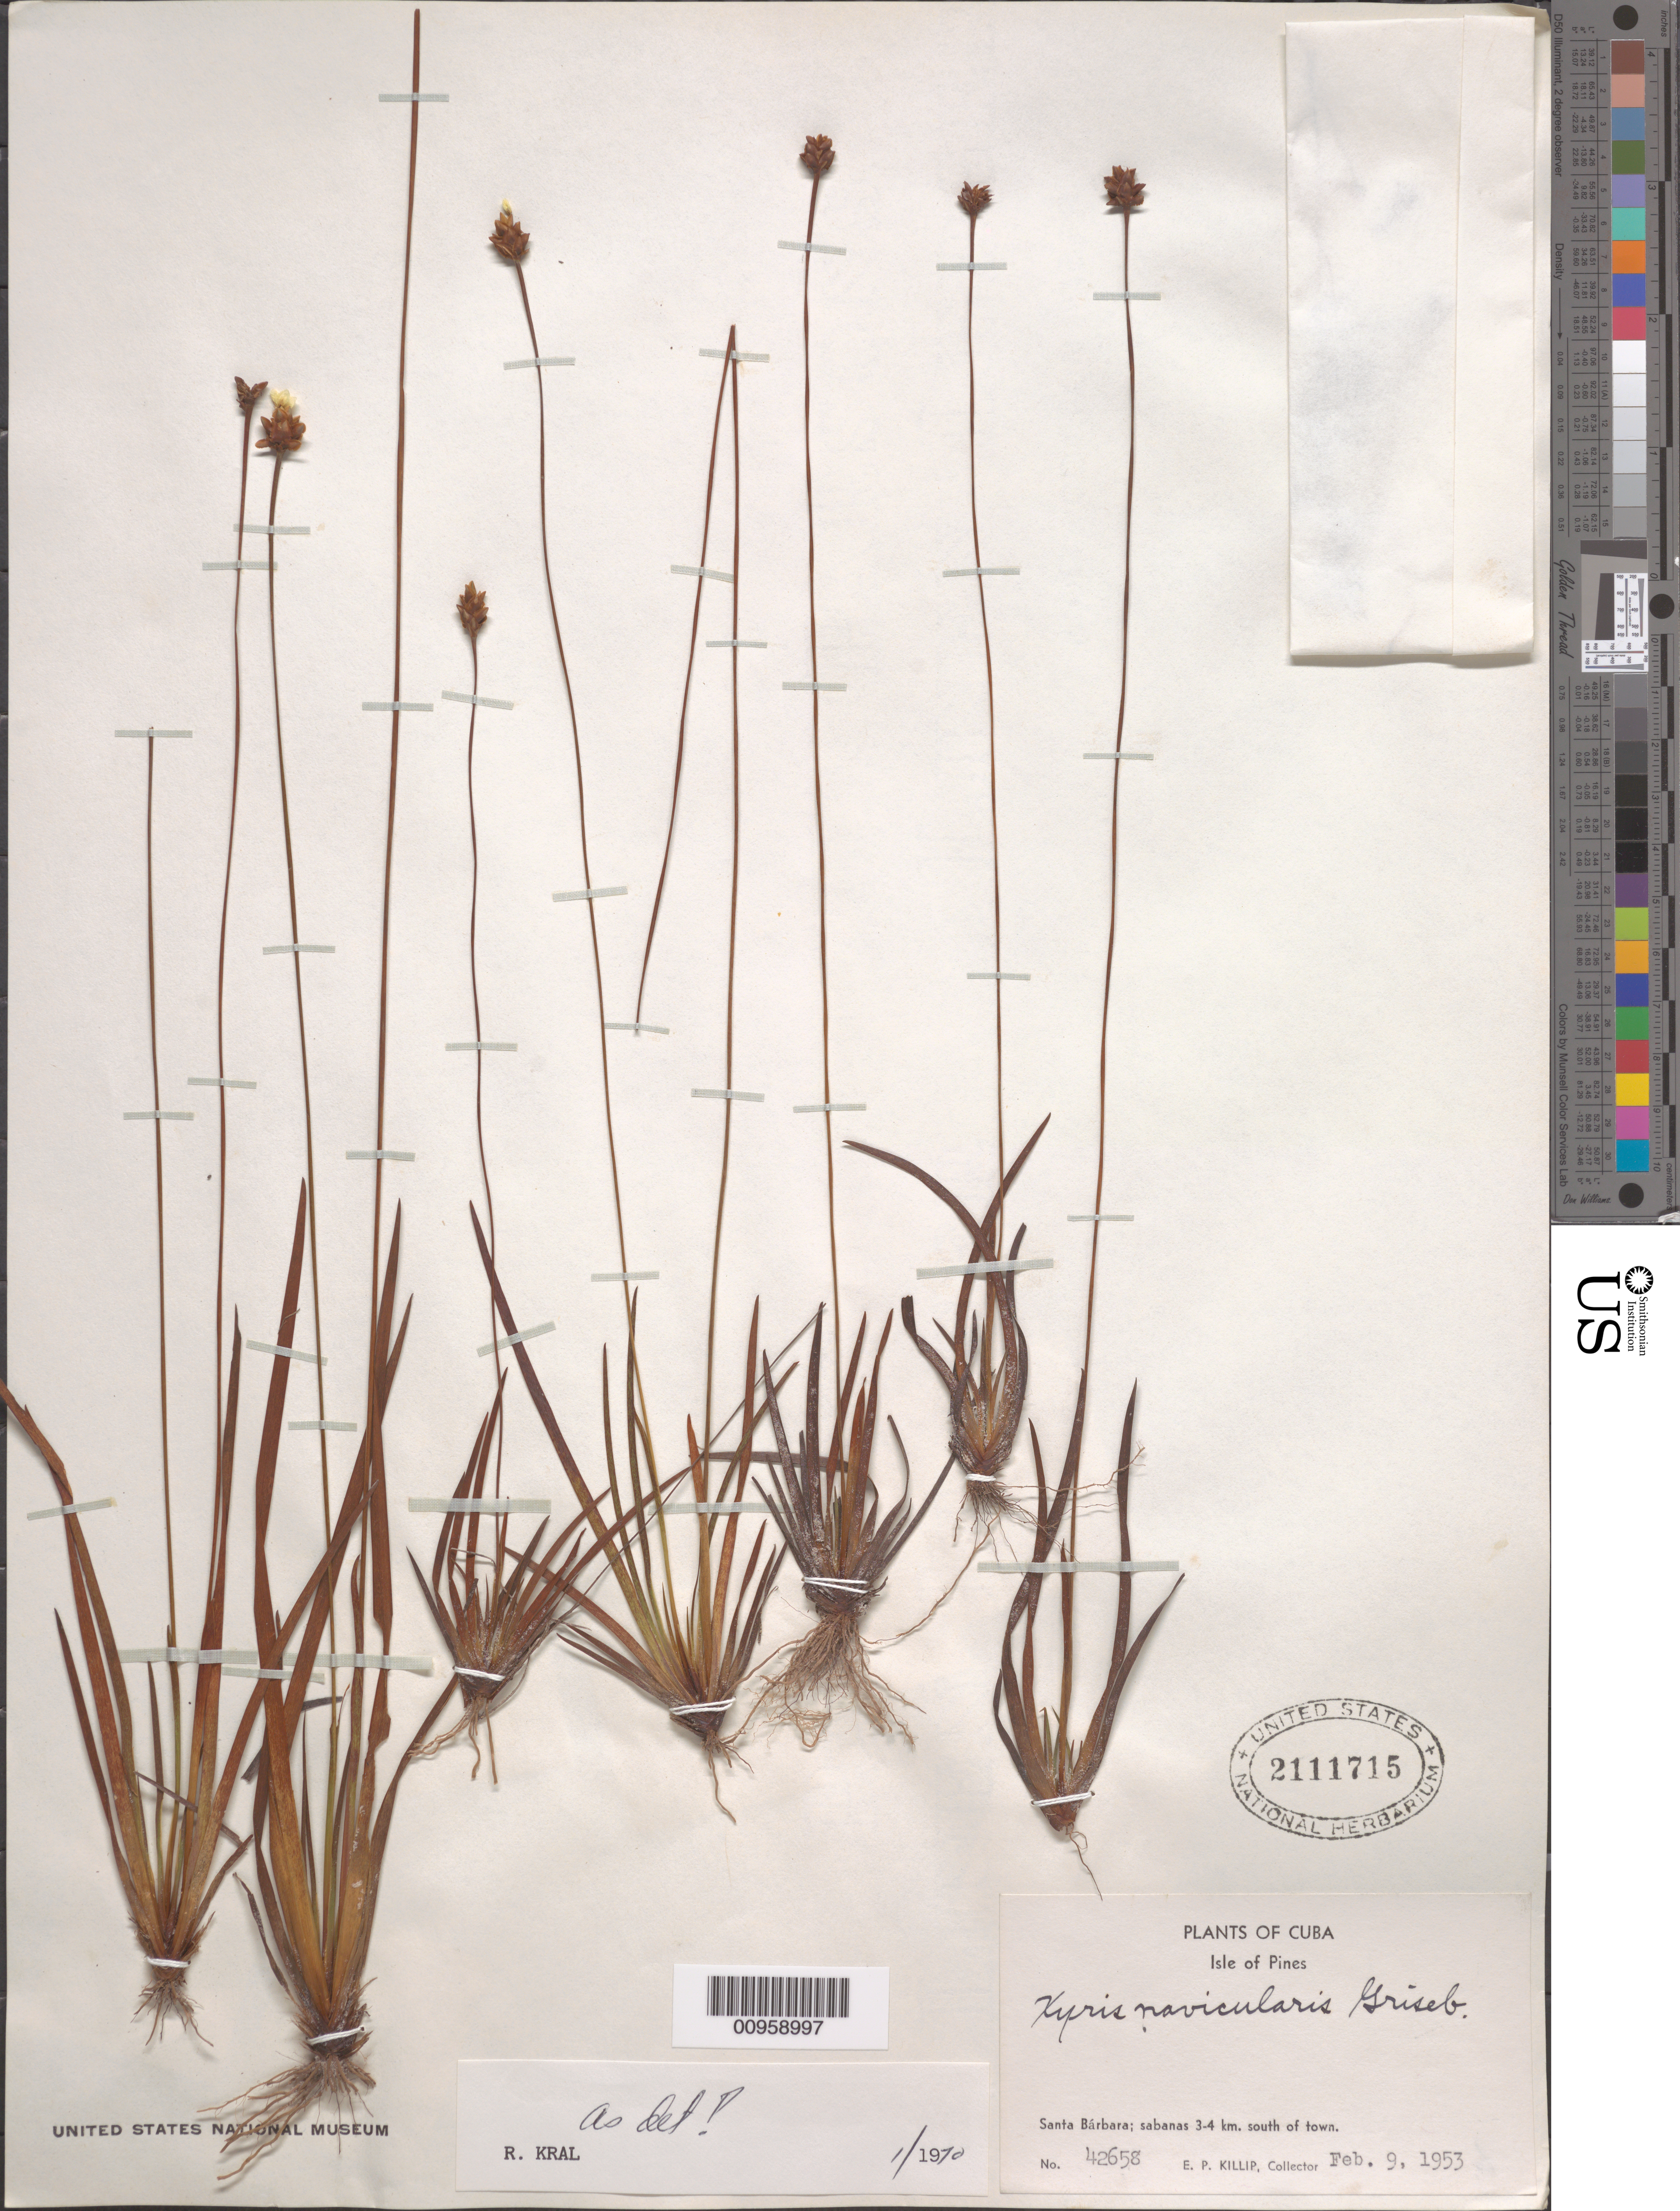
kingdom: Plantae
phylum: Tracheophyta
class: Liliopsida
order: Poales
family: Xyridaceae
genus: Xyris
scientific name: Xyris navicularis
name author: Griseb.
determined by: Kral, Robert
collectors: E. P. Killip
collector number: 42658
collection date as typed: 09 Feb 1953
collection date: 1953-02-09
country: Cuba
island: Isla de la Juventud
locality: Isle of Pines, Santa Bárbara, 3-4 km south of town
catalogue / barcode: US 2111715